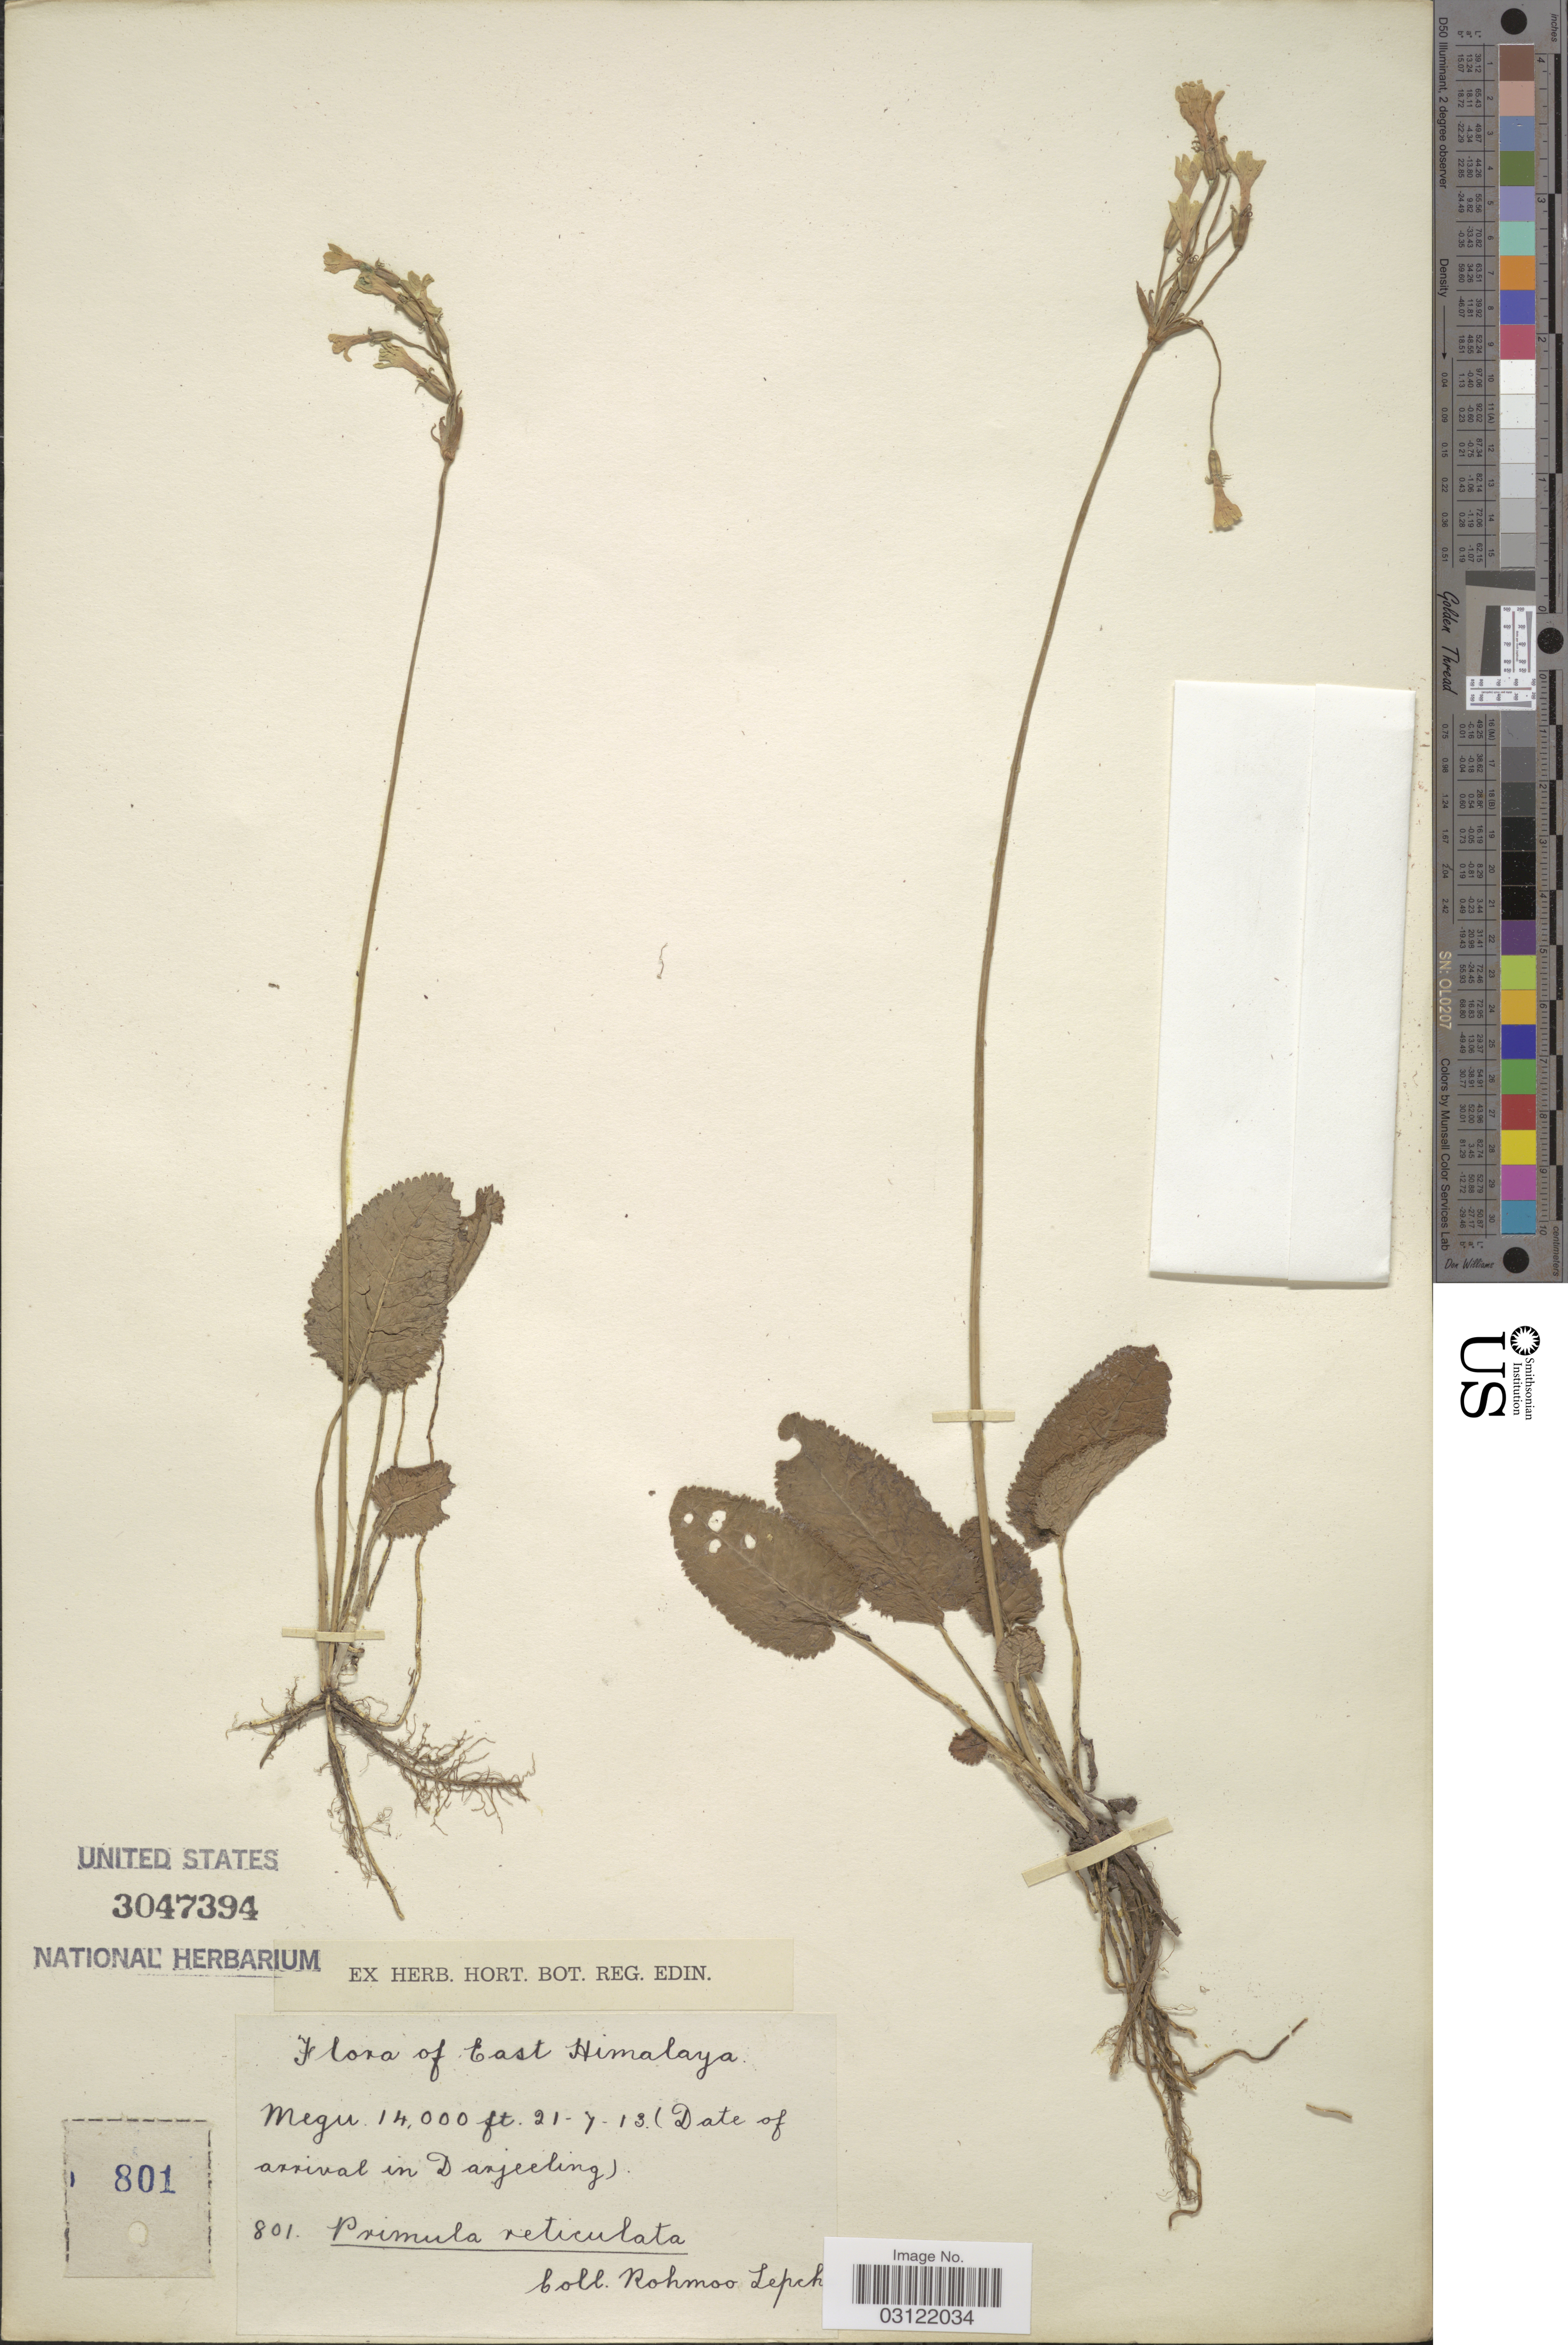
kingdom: Plantae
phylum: Tracheophyta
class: Magnoliopsida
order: Ericales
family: Primulaceae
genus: Primula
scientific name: Primula reticulata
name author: Wall.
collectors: R. Lepcha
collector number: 801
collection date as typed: Transcribed d/m/y: 21/7/13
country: India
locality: East Himalaya. Megu.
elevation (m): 4267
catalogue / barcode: US 3047394